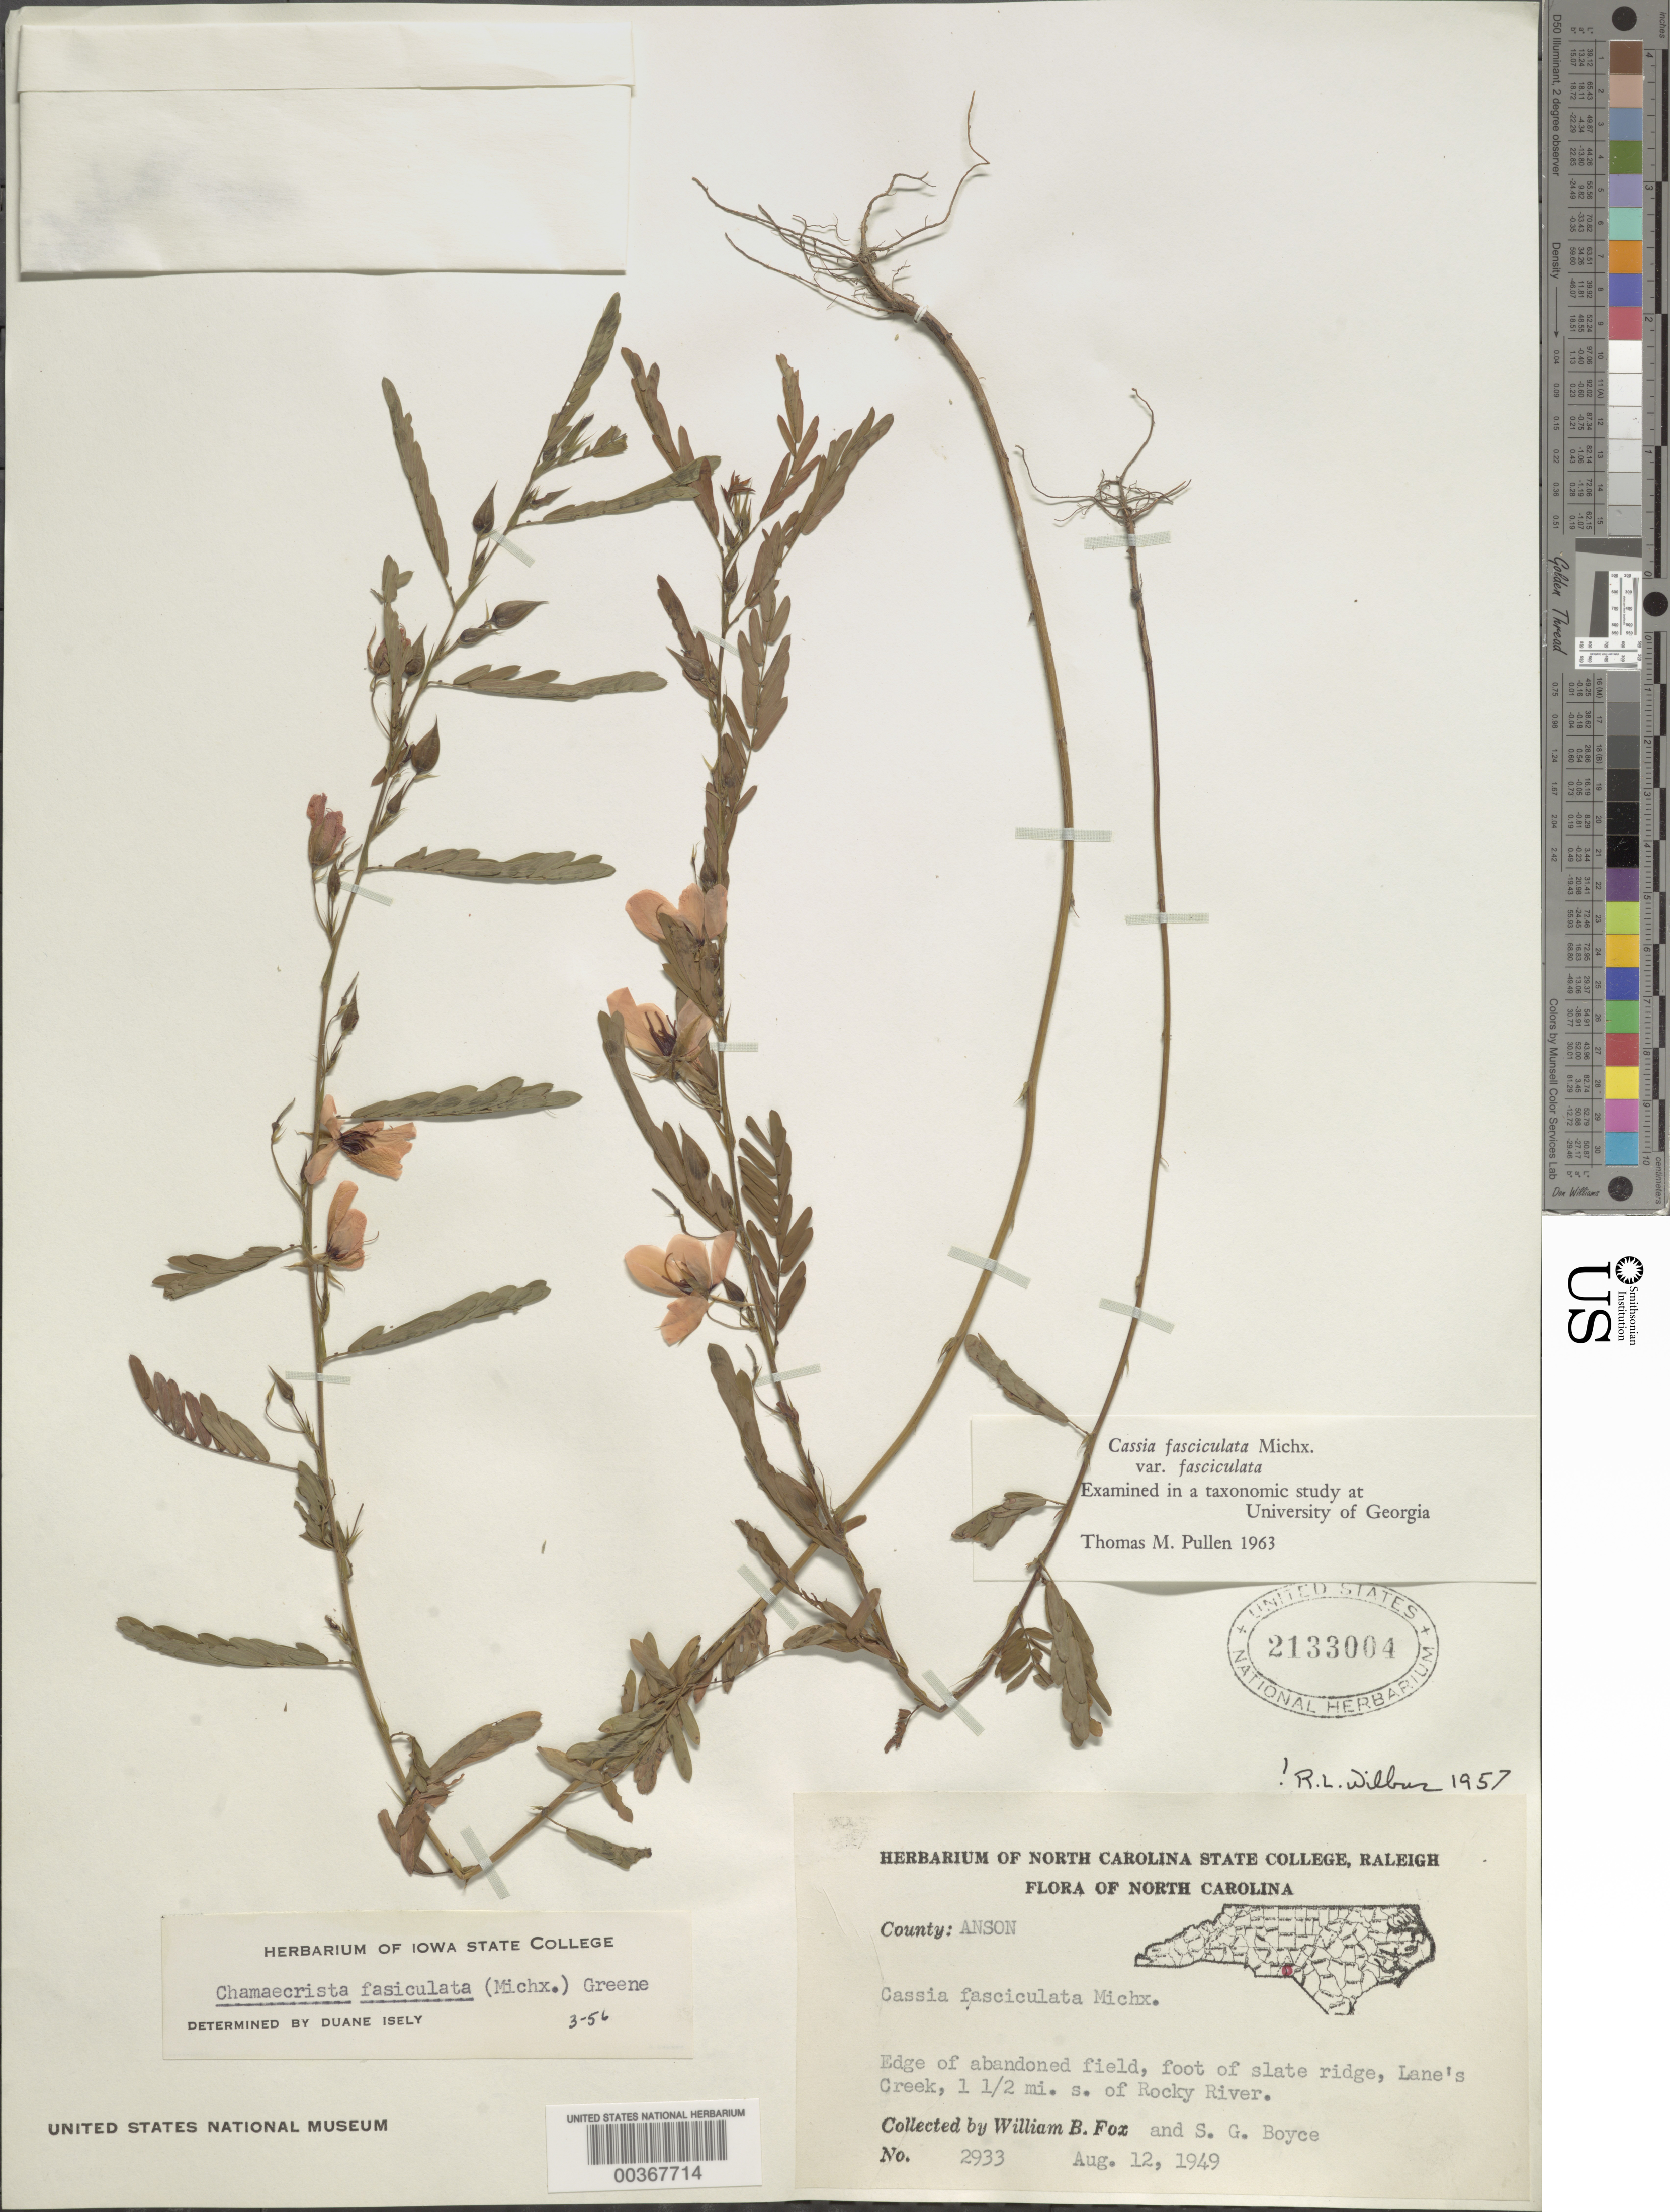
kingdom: Plantae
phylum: Tracheophyta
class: Magnoliopsida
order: Fabales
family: Fabaceae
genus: Chamaecrista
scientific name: Chamaecrista fasciculata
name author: (Michx.) Greene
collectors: W. B. Fox & S. Boyce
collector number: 2933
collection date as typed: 12 Aug 1949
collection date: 1949-08-12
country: United States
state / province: North Carolina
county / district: Anson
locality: Lane's creek, 1.5 mi s of rocky river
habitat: Edge of abandoned field, foot of slate ridge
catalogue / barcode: US 2133004